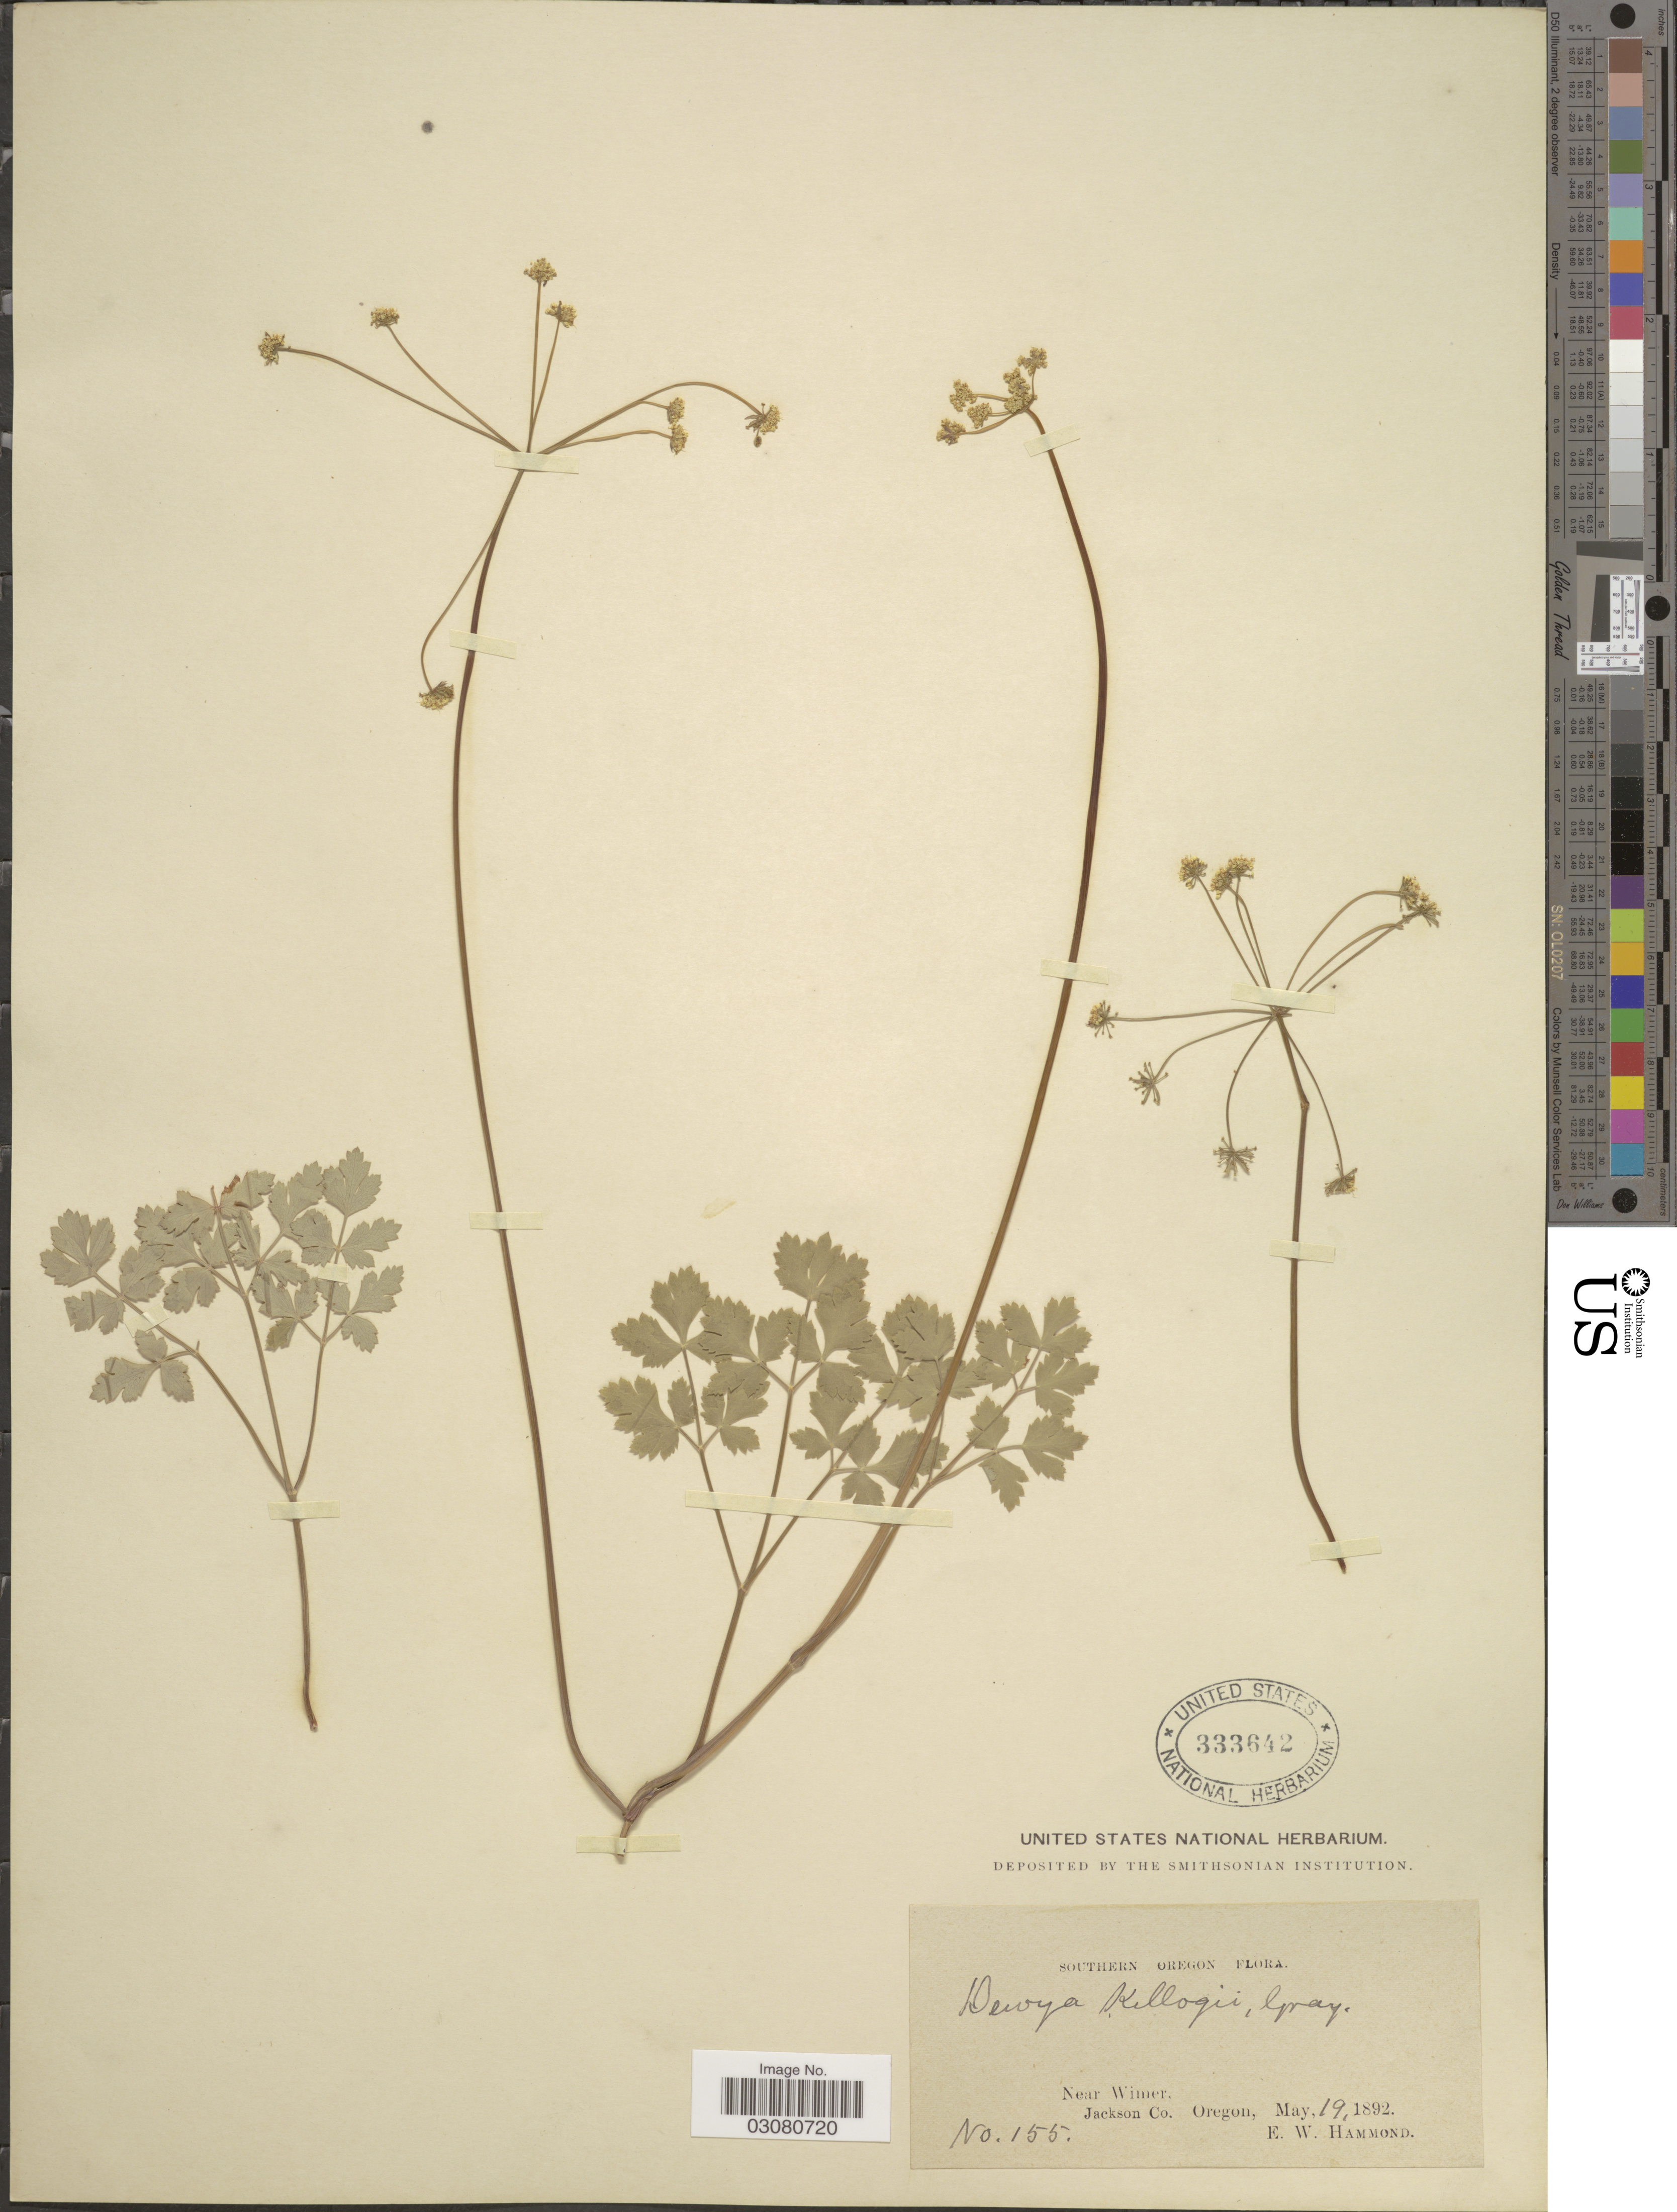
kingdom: Plantae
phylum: Tracheophyta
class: Magnoliopsida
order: Apiales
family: Apiaceae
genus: Drudeophytum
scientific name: Drudeophytum kelloggii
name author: (A. Gray) J.M. Coult. & Rose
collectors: E. Hammond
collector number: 155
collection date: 1892-05-19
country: United States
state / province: Oregon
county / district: Jackson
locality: Southern Oregon. Near Wimer, Jackson Co.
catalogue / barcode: US 333642